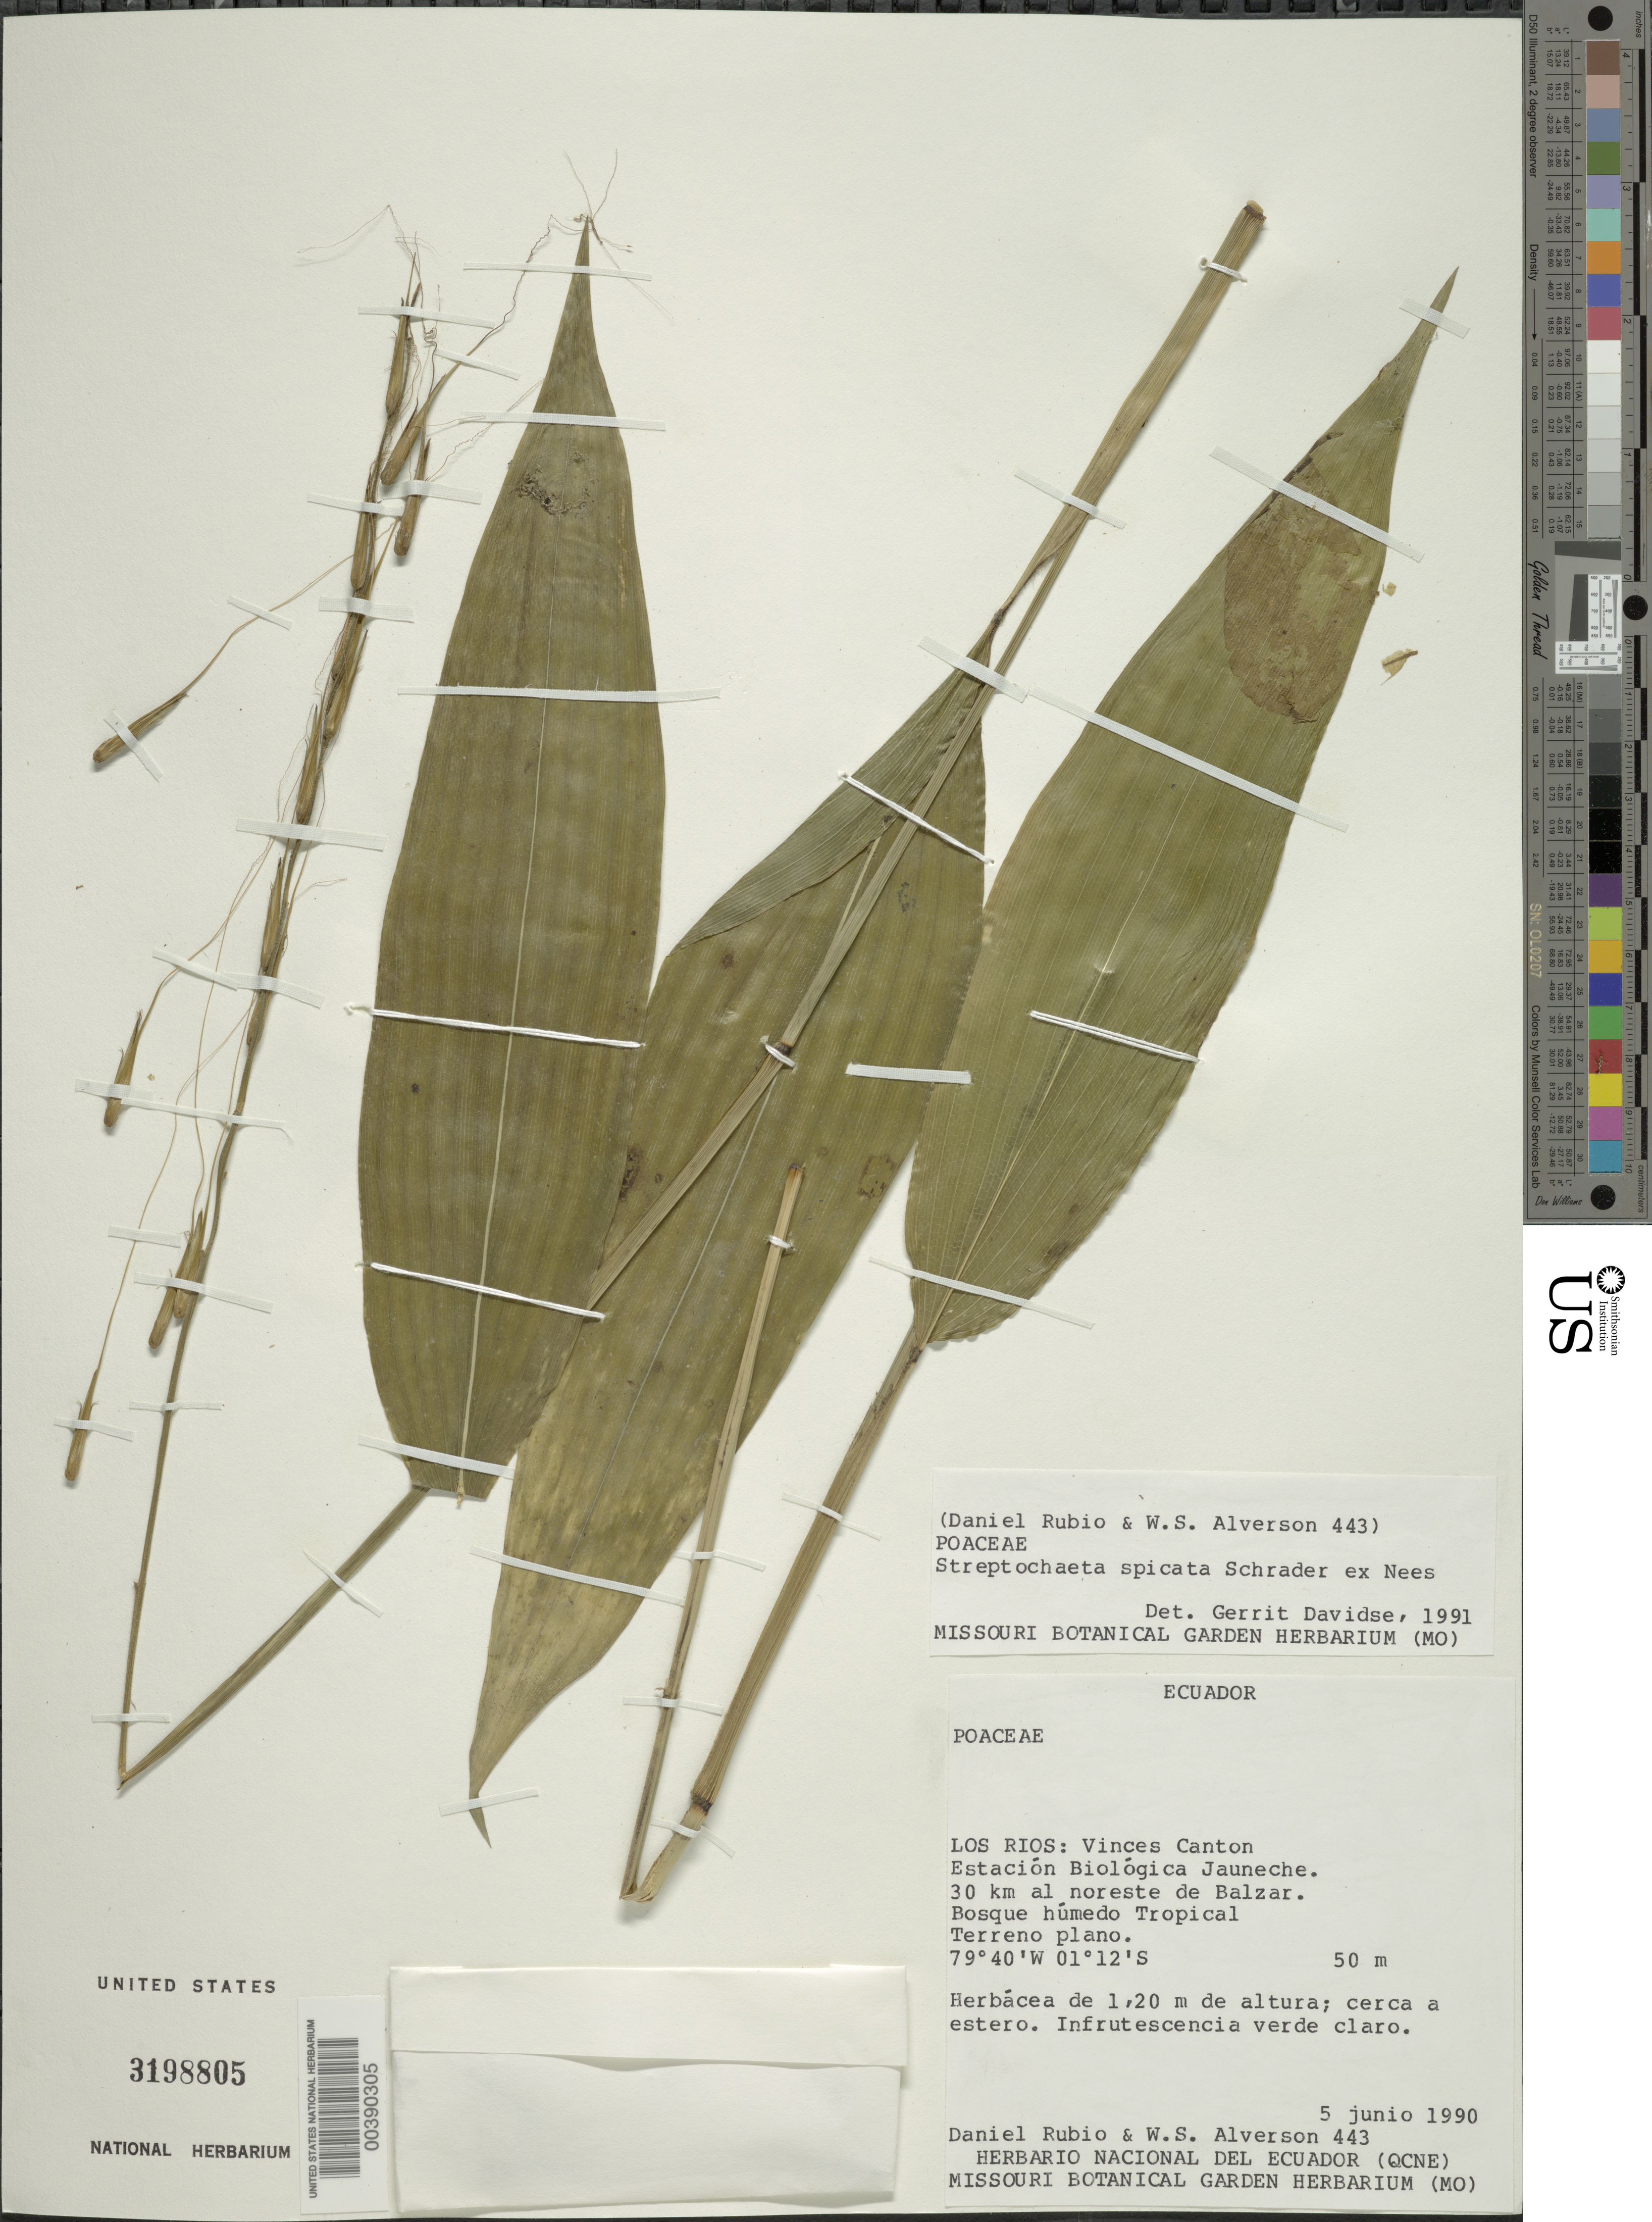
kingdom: Plantae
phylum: Tracheophyta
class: Liliopsida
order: Poales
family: Poaceae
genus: Streptochaeta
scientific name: Streptochaeta spicata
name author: Schrad. ex Nees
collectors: D. Rubio & W. S. Alverson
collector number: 443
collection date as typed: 05 Jun 1990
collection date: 1990-06-05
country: Ecuador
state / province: Los Ríos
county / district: Vinces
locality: Vinces Canton; estacion biologica jaUneche; 30 km al NEde Balzar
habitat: Bosque humedo tropical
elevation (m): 50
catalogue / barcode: US 3198805